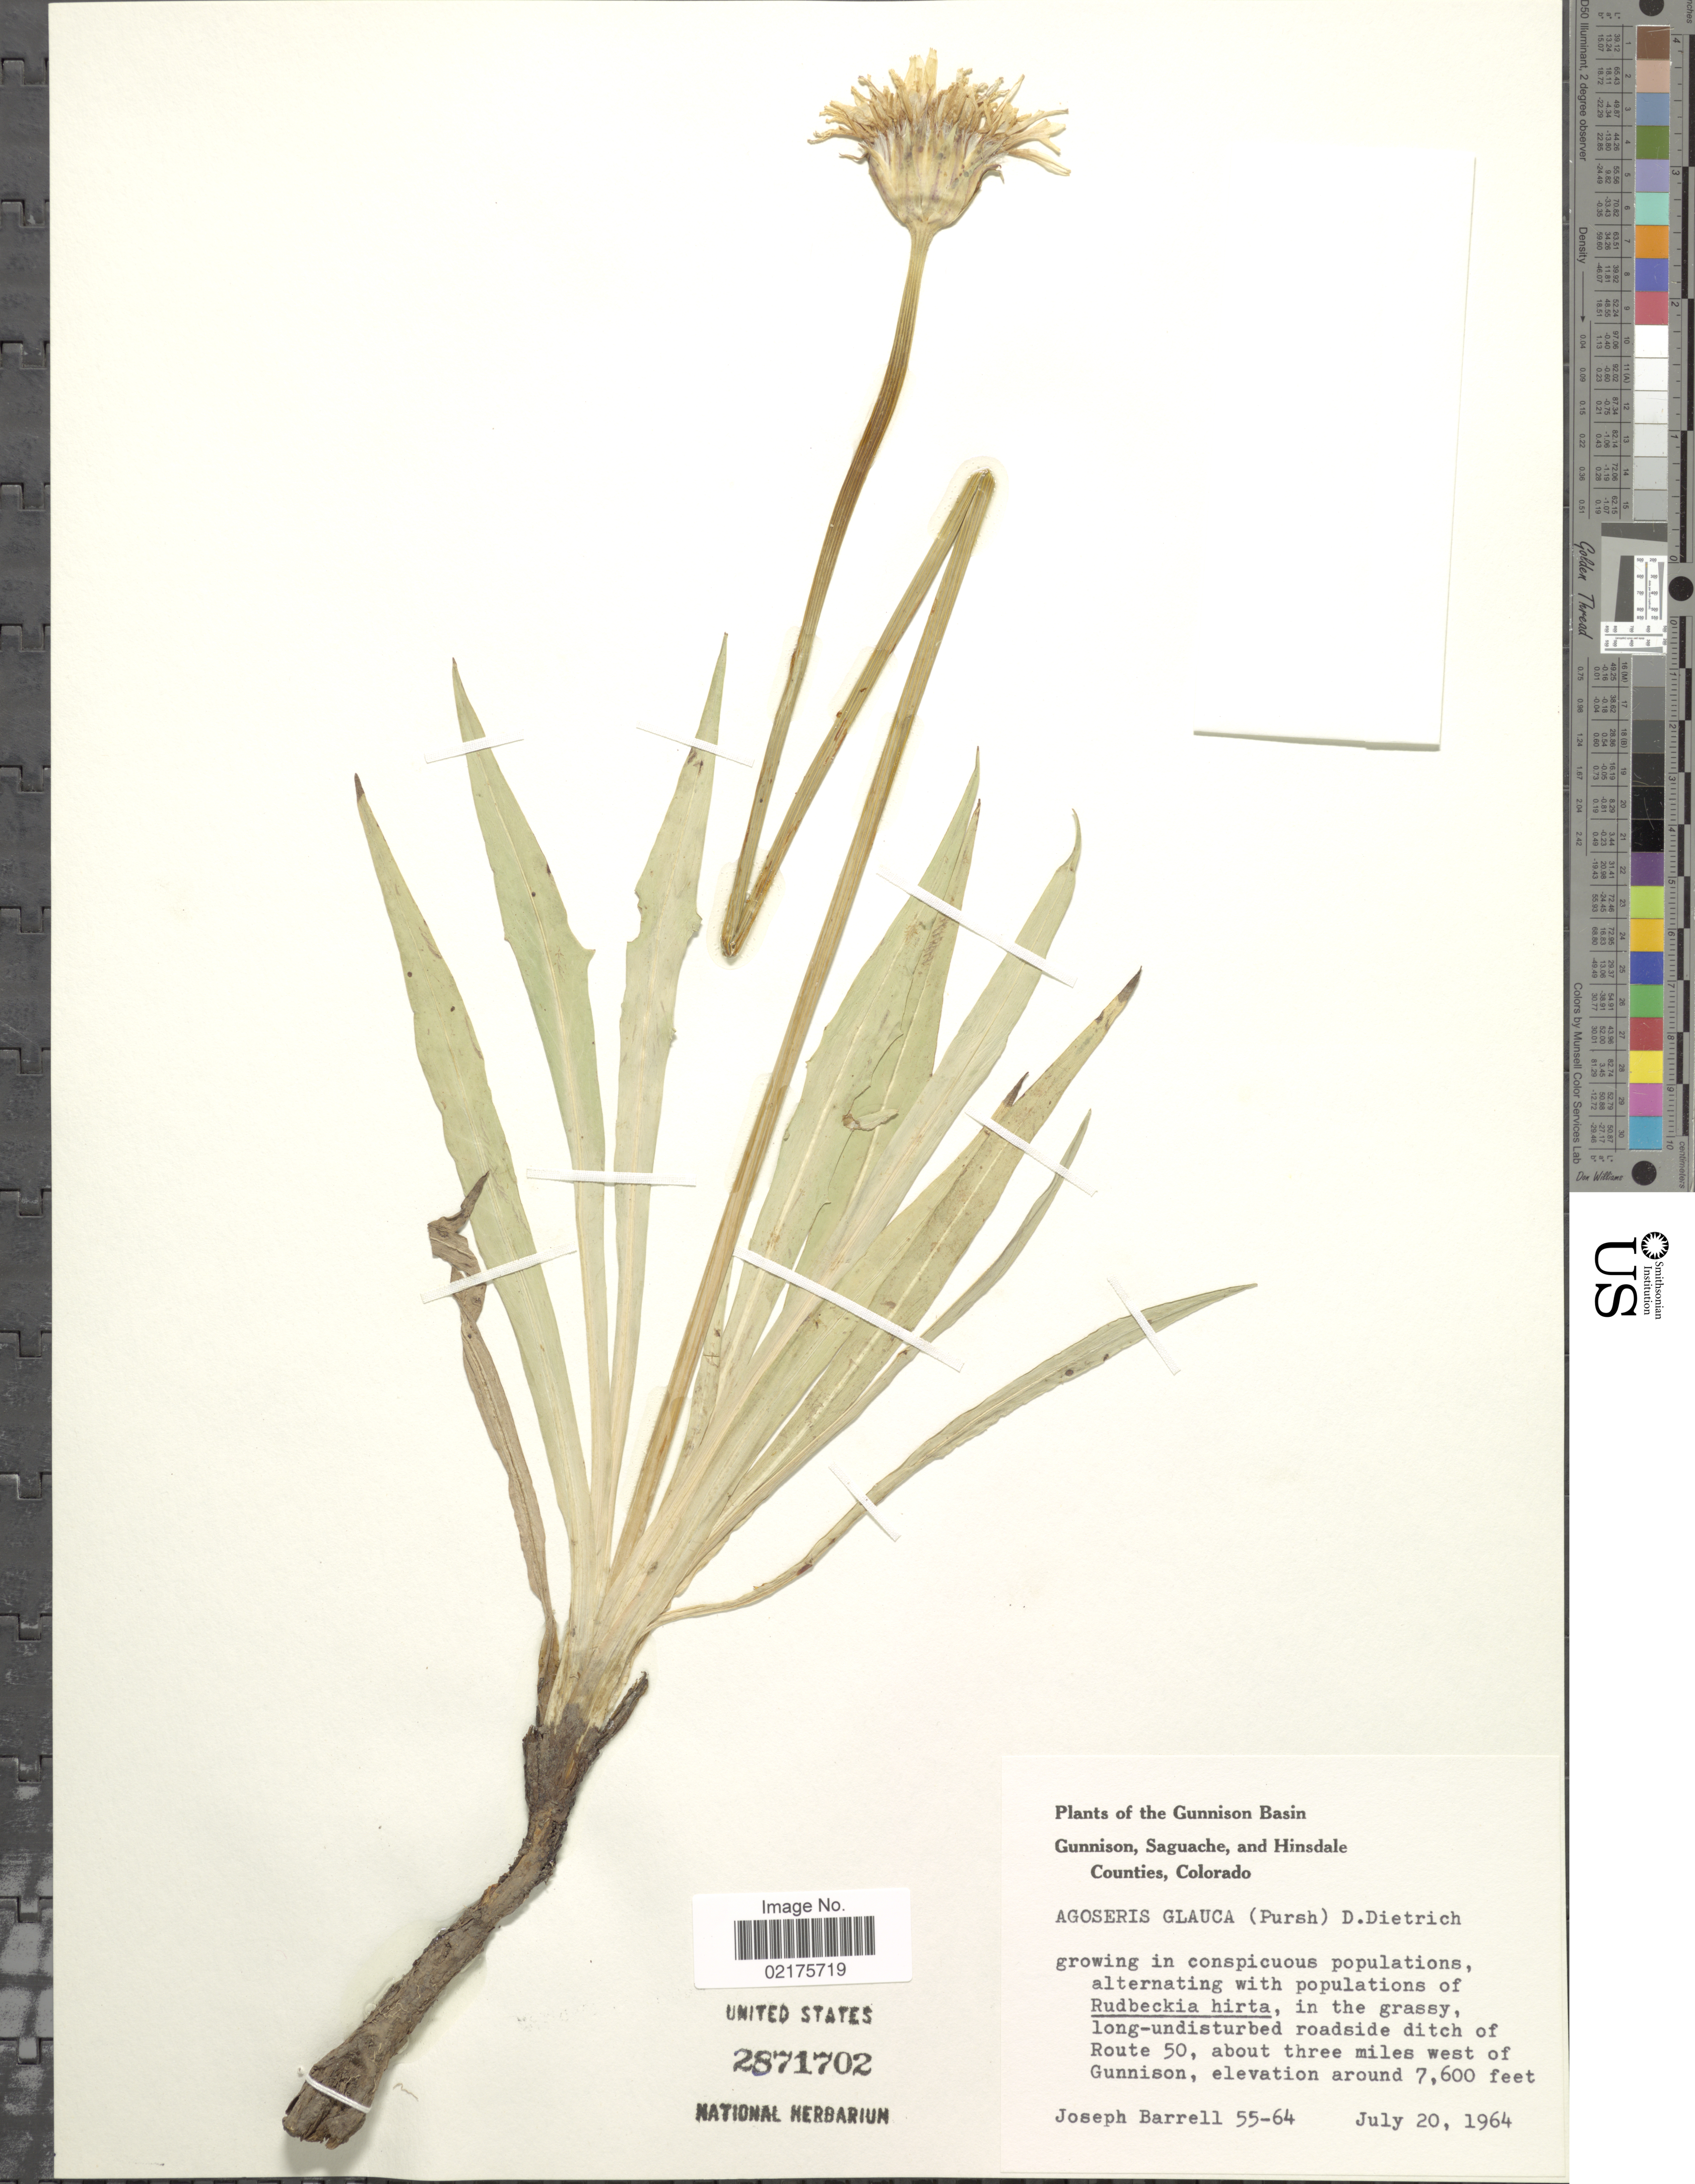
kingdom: Plantae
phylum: Tracheophyta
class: Magnoliopsida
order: Asterales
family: Asteraceae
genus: Agoseris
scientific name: Agoseris glauca var. glauca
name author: (Pursh) Raf.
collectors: J. Barrell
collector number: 55-64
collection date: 1964-07-20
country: United States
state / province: Colorado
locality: The Gunnison Basin, Gunnison, Saguache, and Hinsdale Counties, roadside ditch of Route 50, about three miles west of Gunnison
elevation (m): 2316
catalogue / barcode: US 2871702